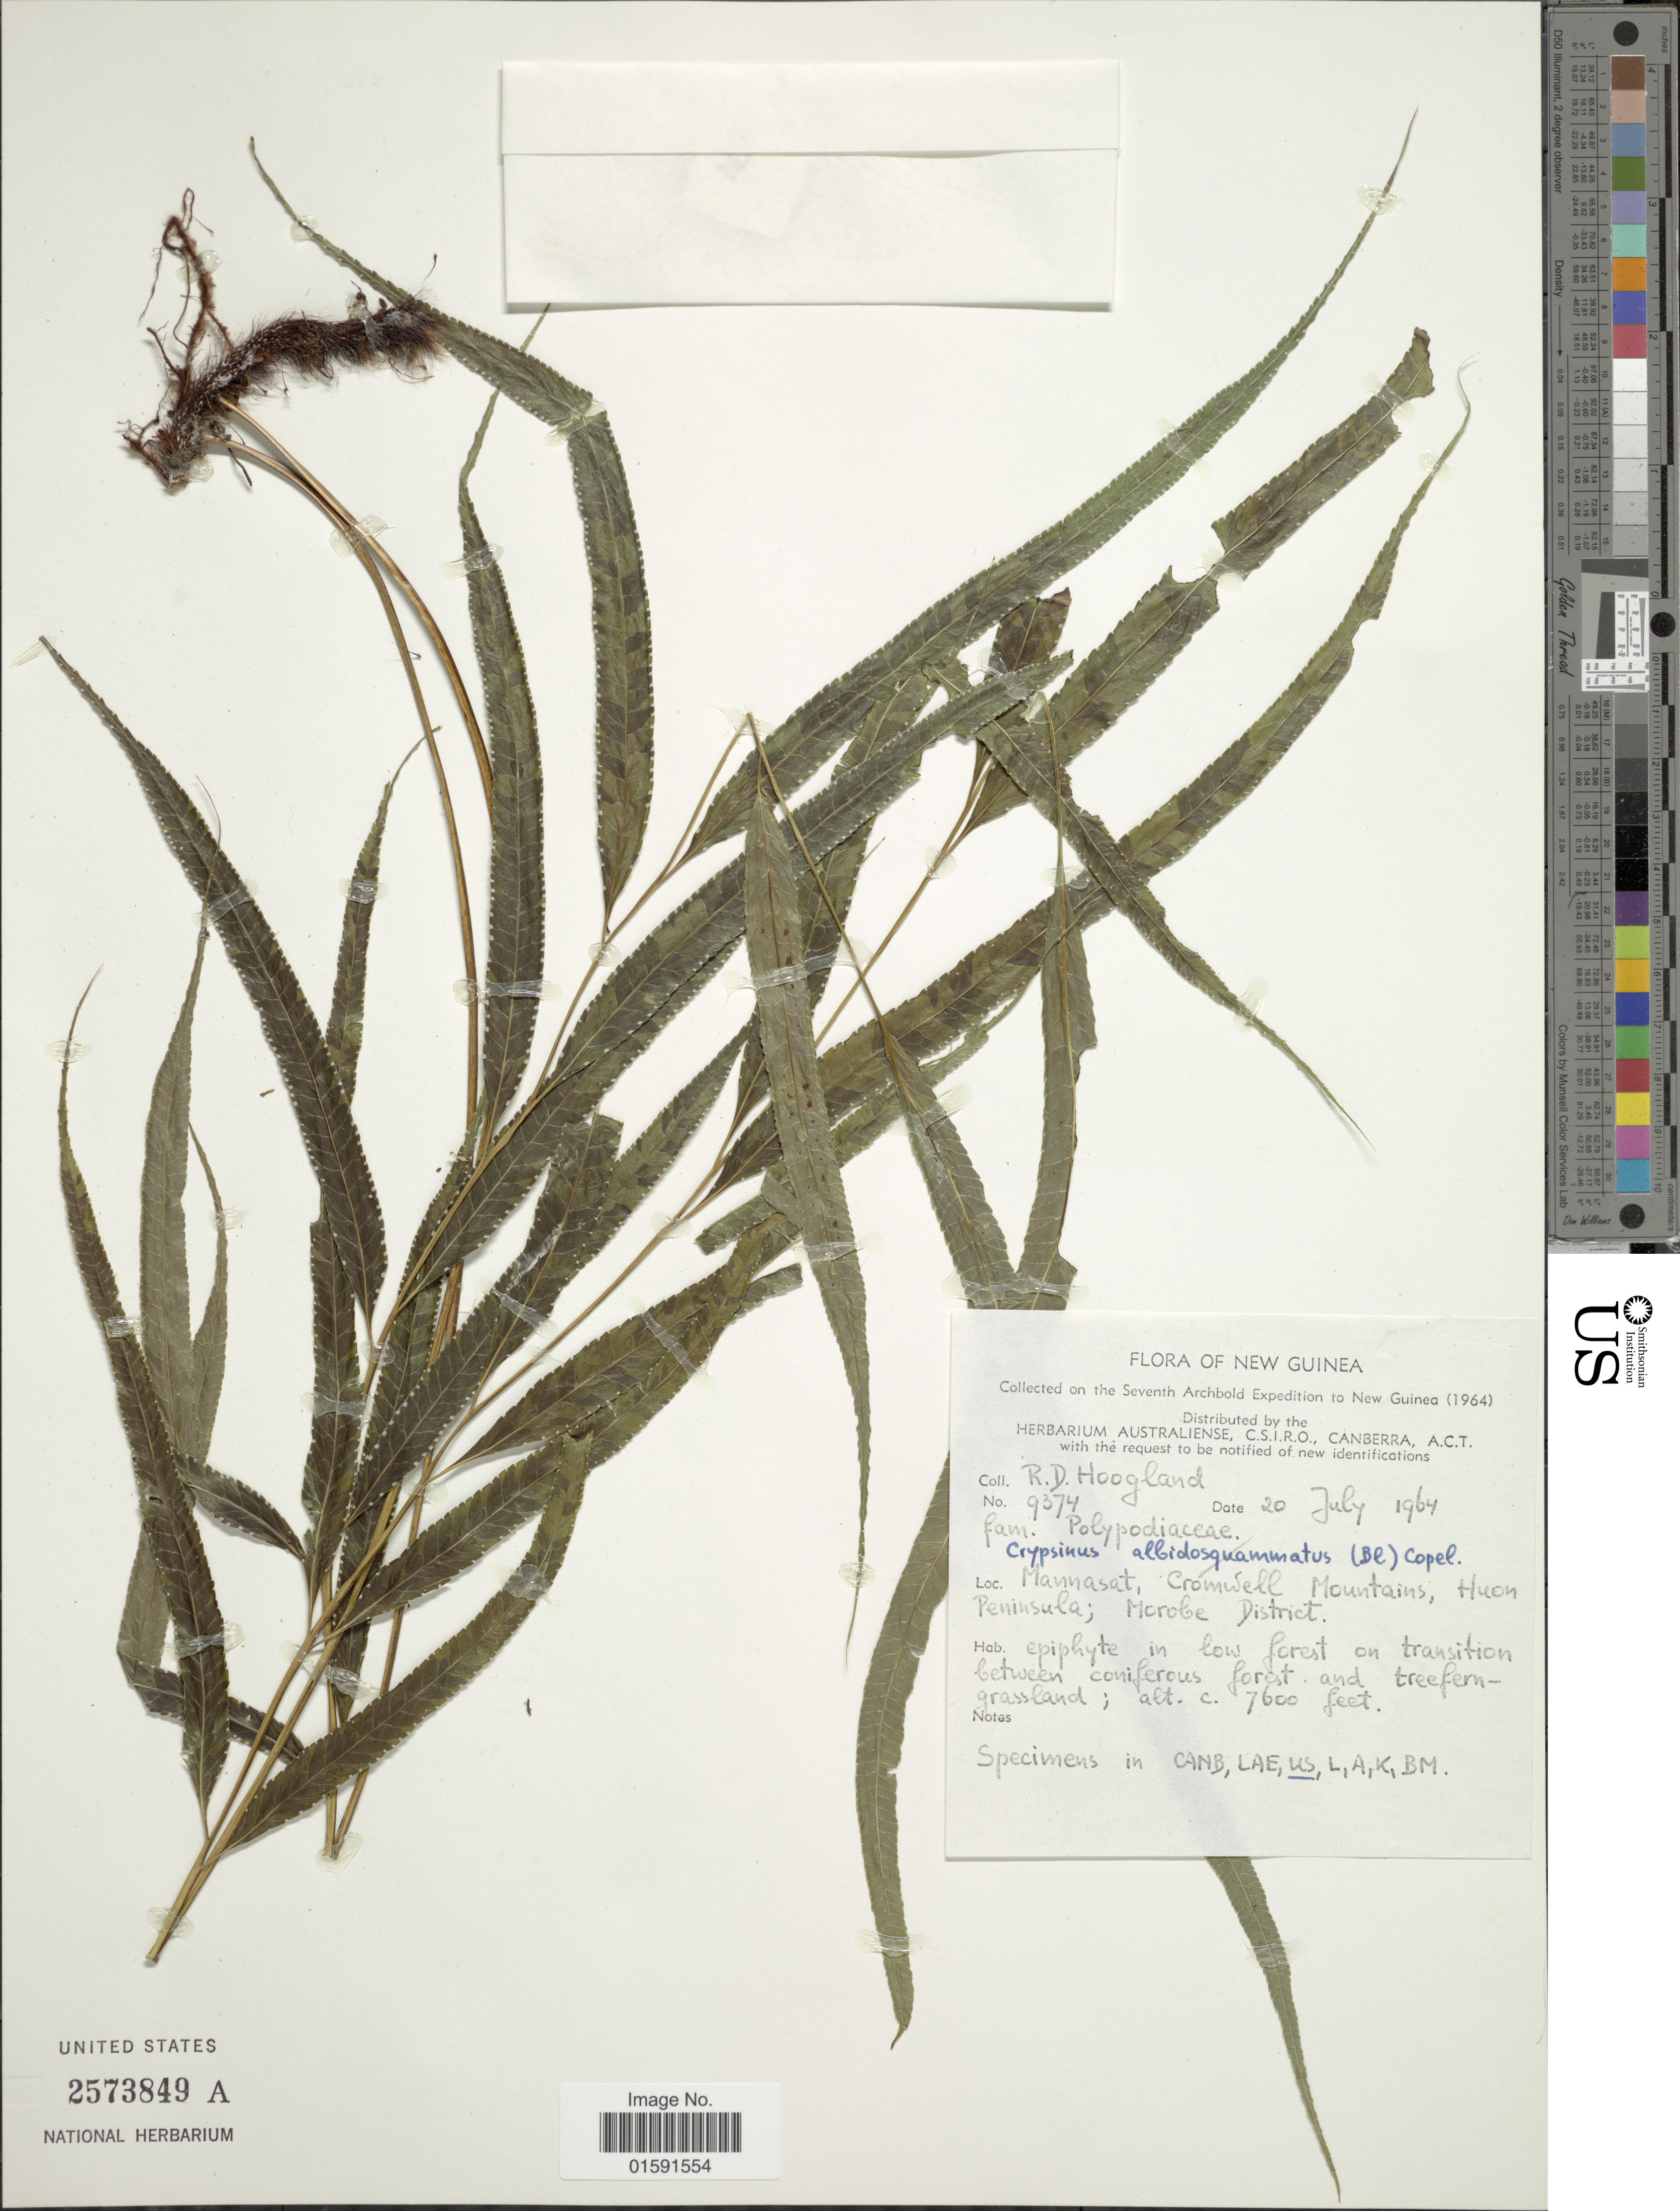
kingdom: Plantae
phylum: Tracheophyta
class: Polypodiopsida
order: Polypodiales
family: Polypodiaceae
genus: Selliguea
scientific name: Selliguea albidosquamata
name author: (Blume) Parris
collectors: R. D. Hoogland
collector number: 9374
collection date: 1964-07-20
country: Papua New Guinea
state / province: Morobe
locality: Mannasat, Cromwell Mountains Huon Peninsula; Morobe District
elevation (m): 2316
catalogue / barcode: US 2573849A